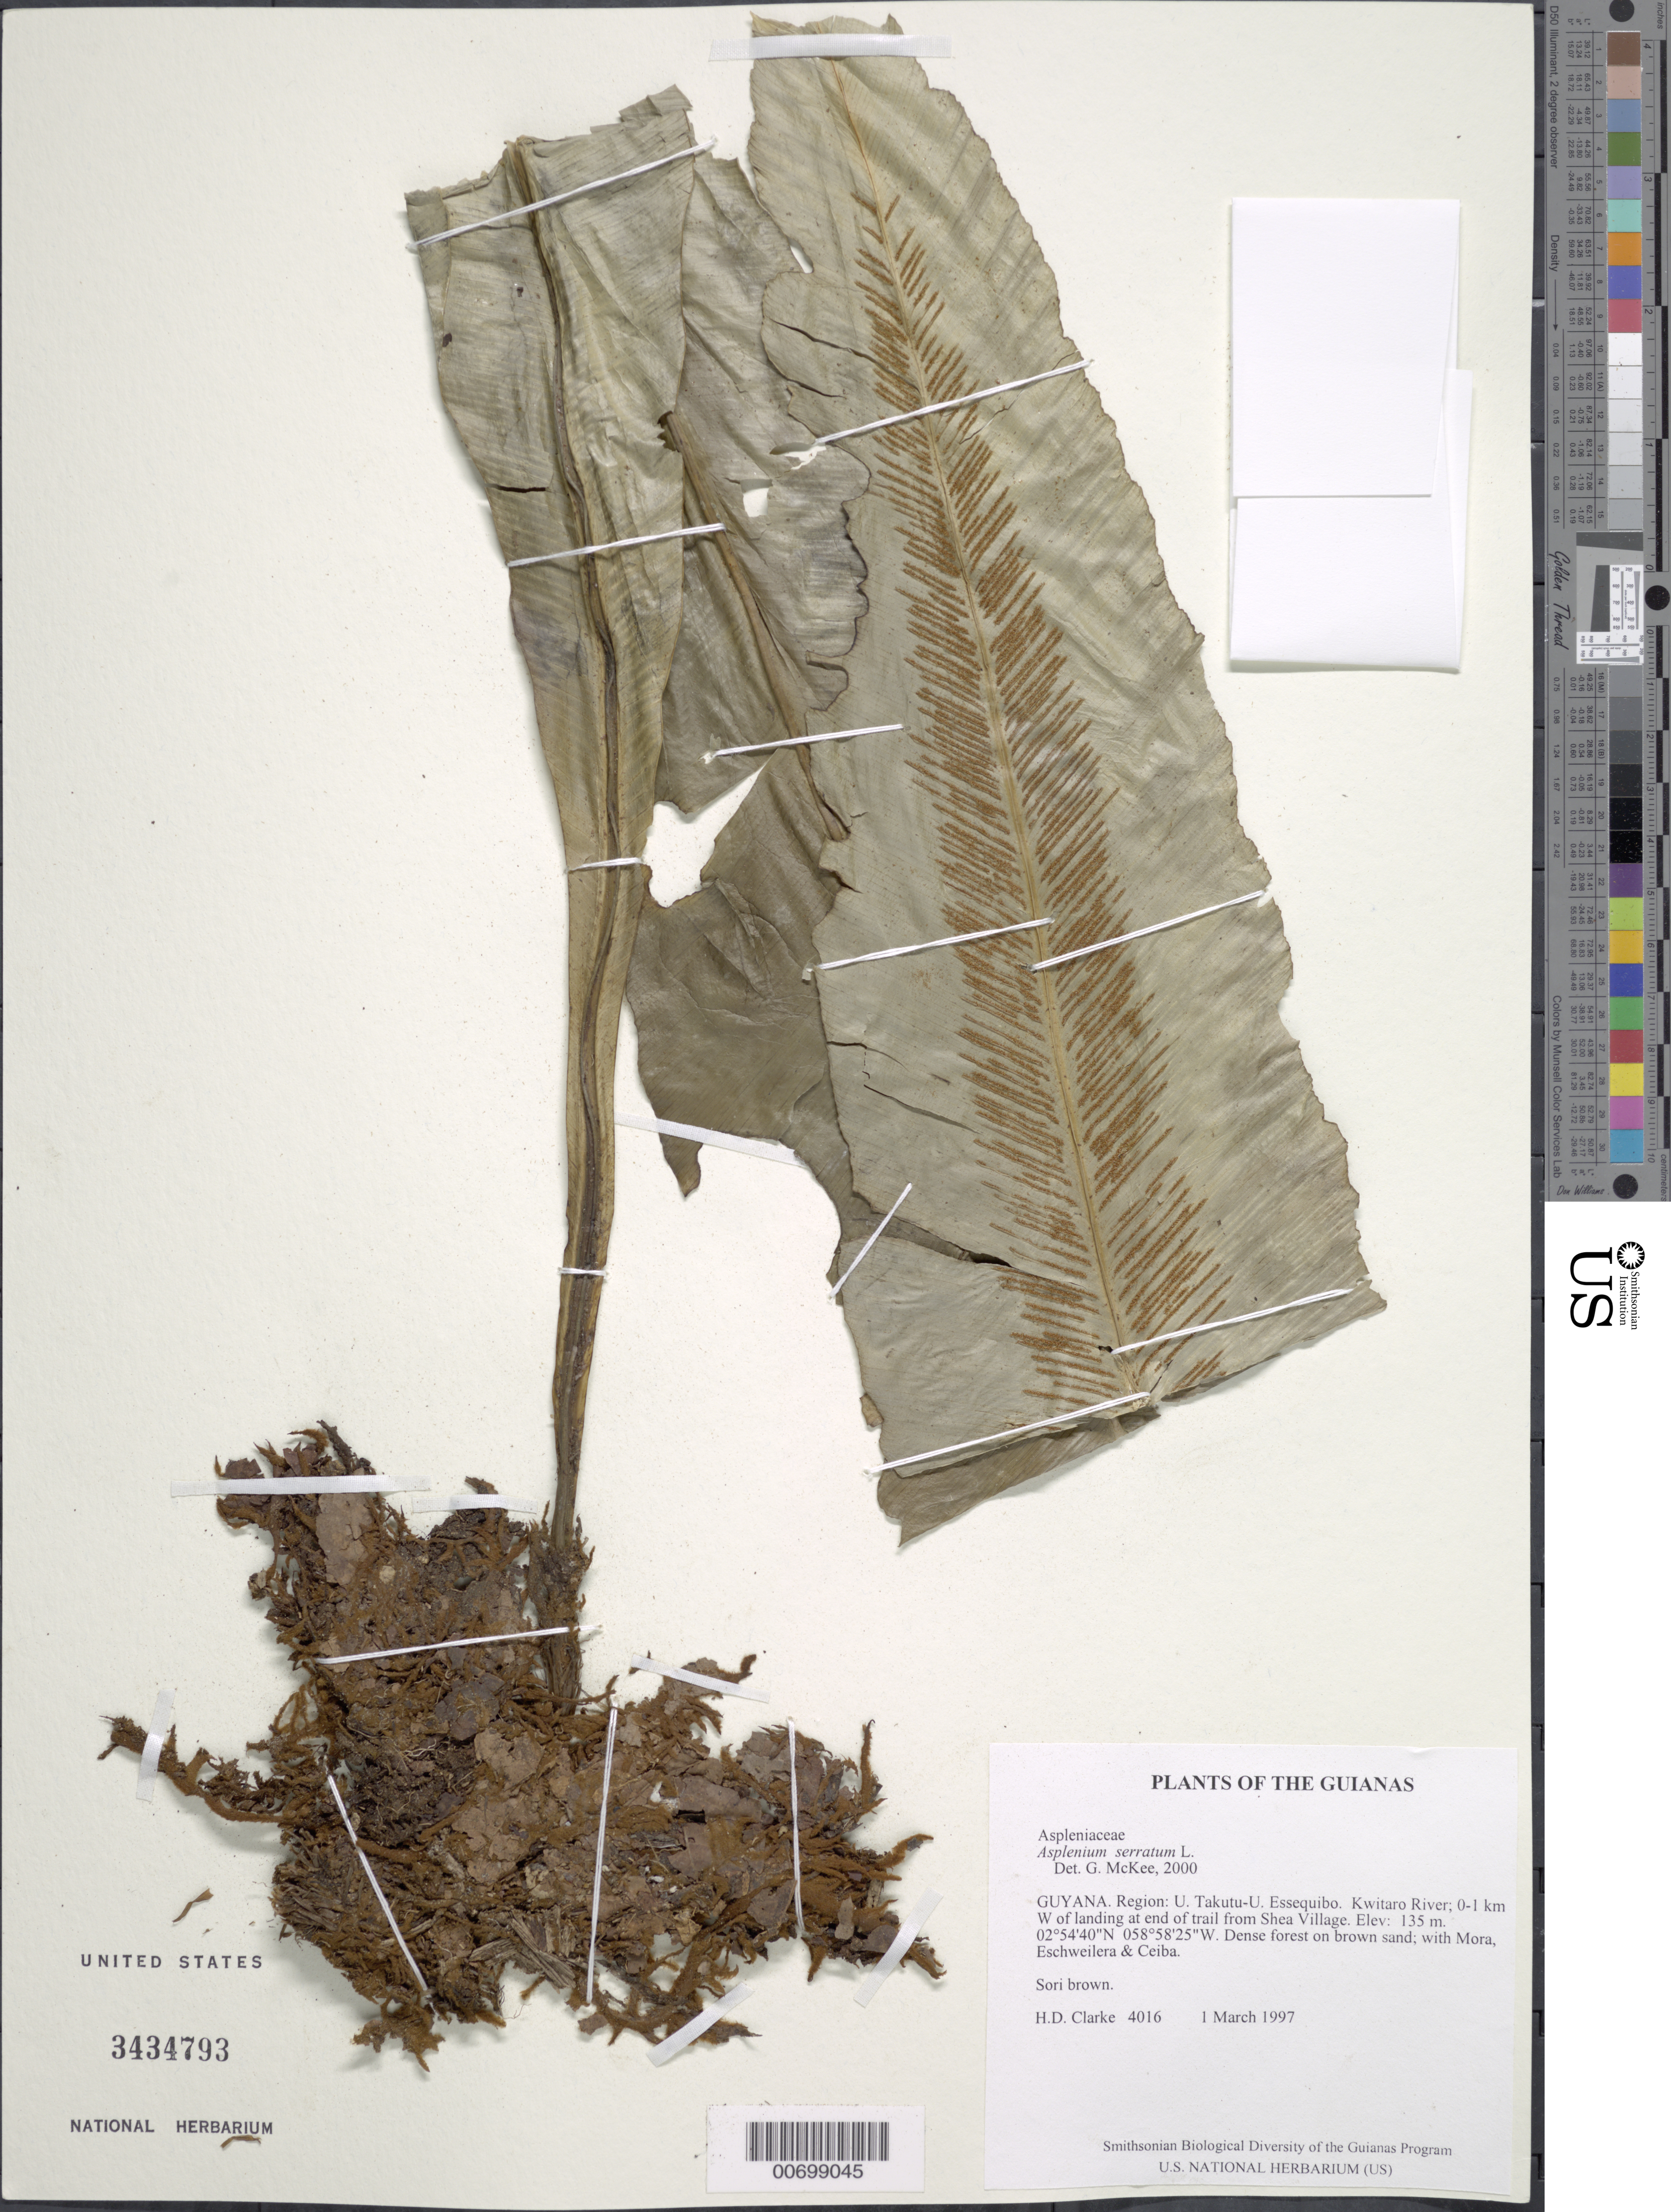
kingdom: Plantae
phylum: Tracheophyta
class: Polypodiopsida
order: Polypodiales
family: Aspleniaceae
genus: Asplenium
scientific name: Asplenium serratum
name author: L.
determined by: McKee, G. S., (US), NMNH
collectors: H. D. Clarke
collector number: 4016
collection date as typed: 1 March 1997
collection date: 1997-03-01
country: Guyana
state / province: U. Takutu-U. Essequibo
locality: Kwitaro River; 0-1 km W of landing at end of trail from Shea Village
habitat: Dense forest on brown sand; with Mora, Eschweilera & Ceiba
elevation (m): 135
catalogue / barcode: US 3434793